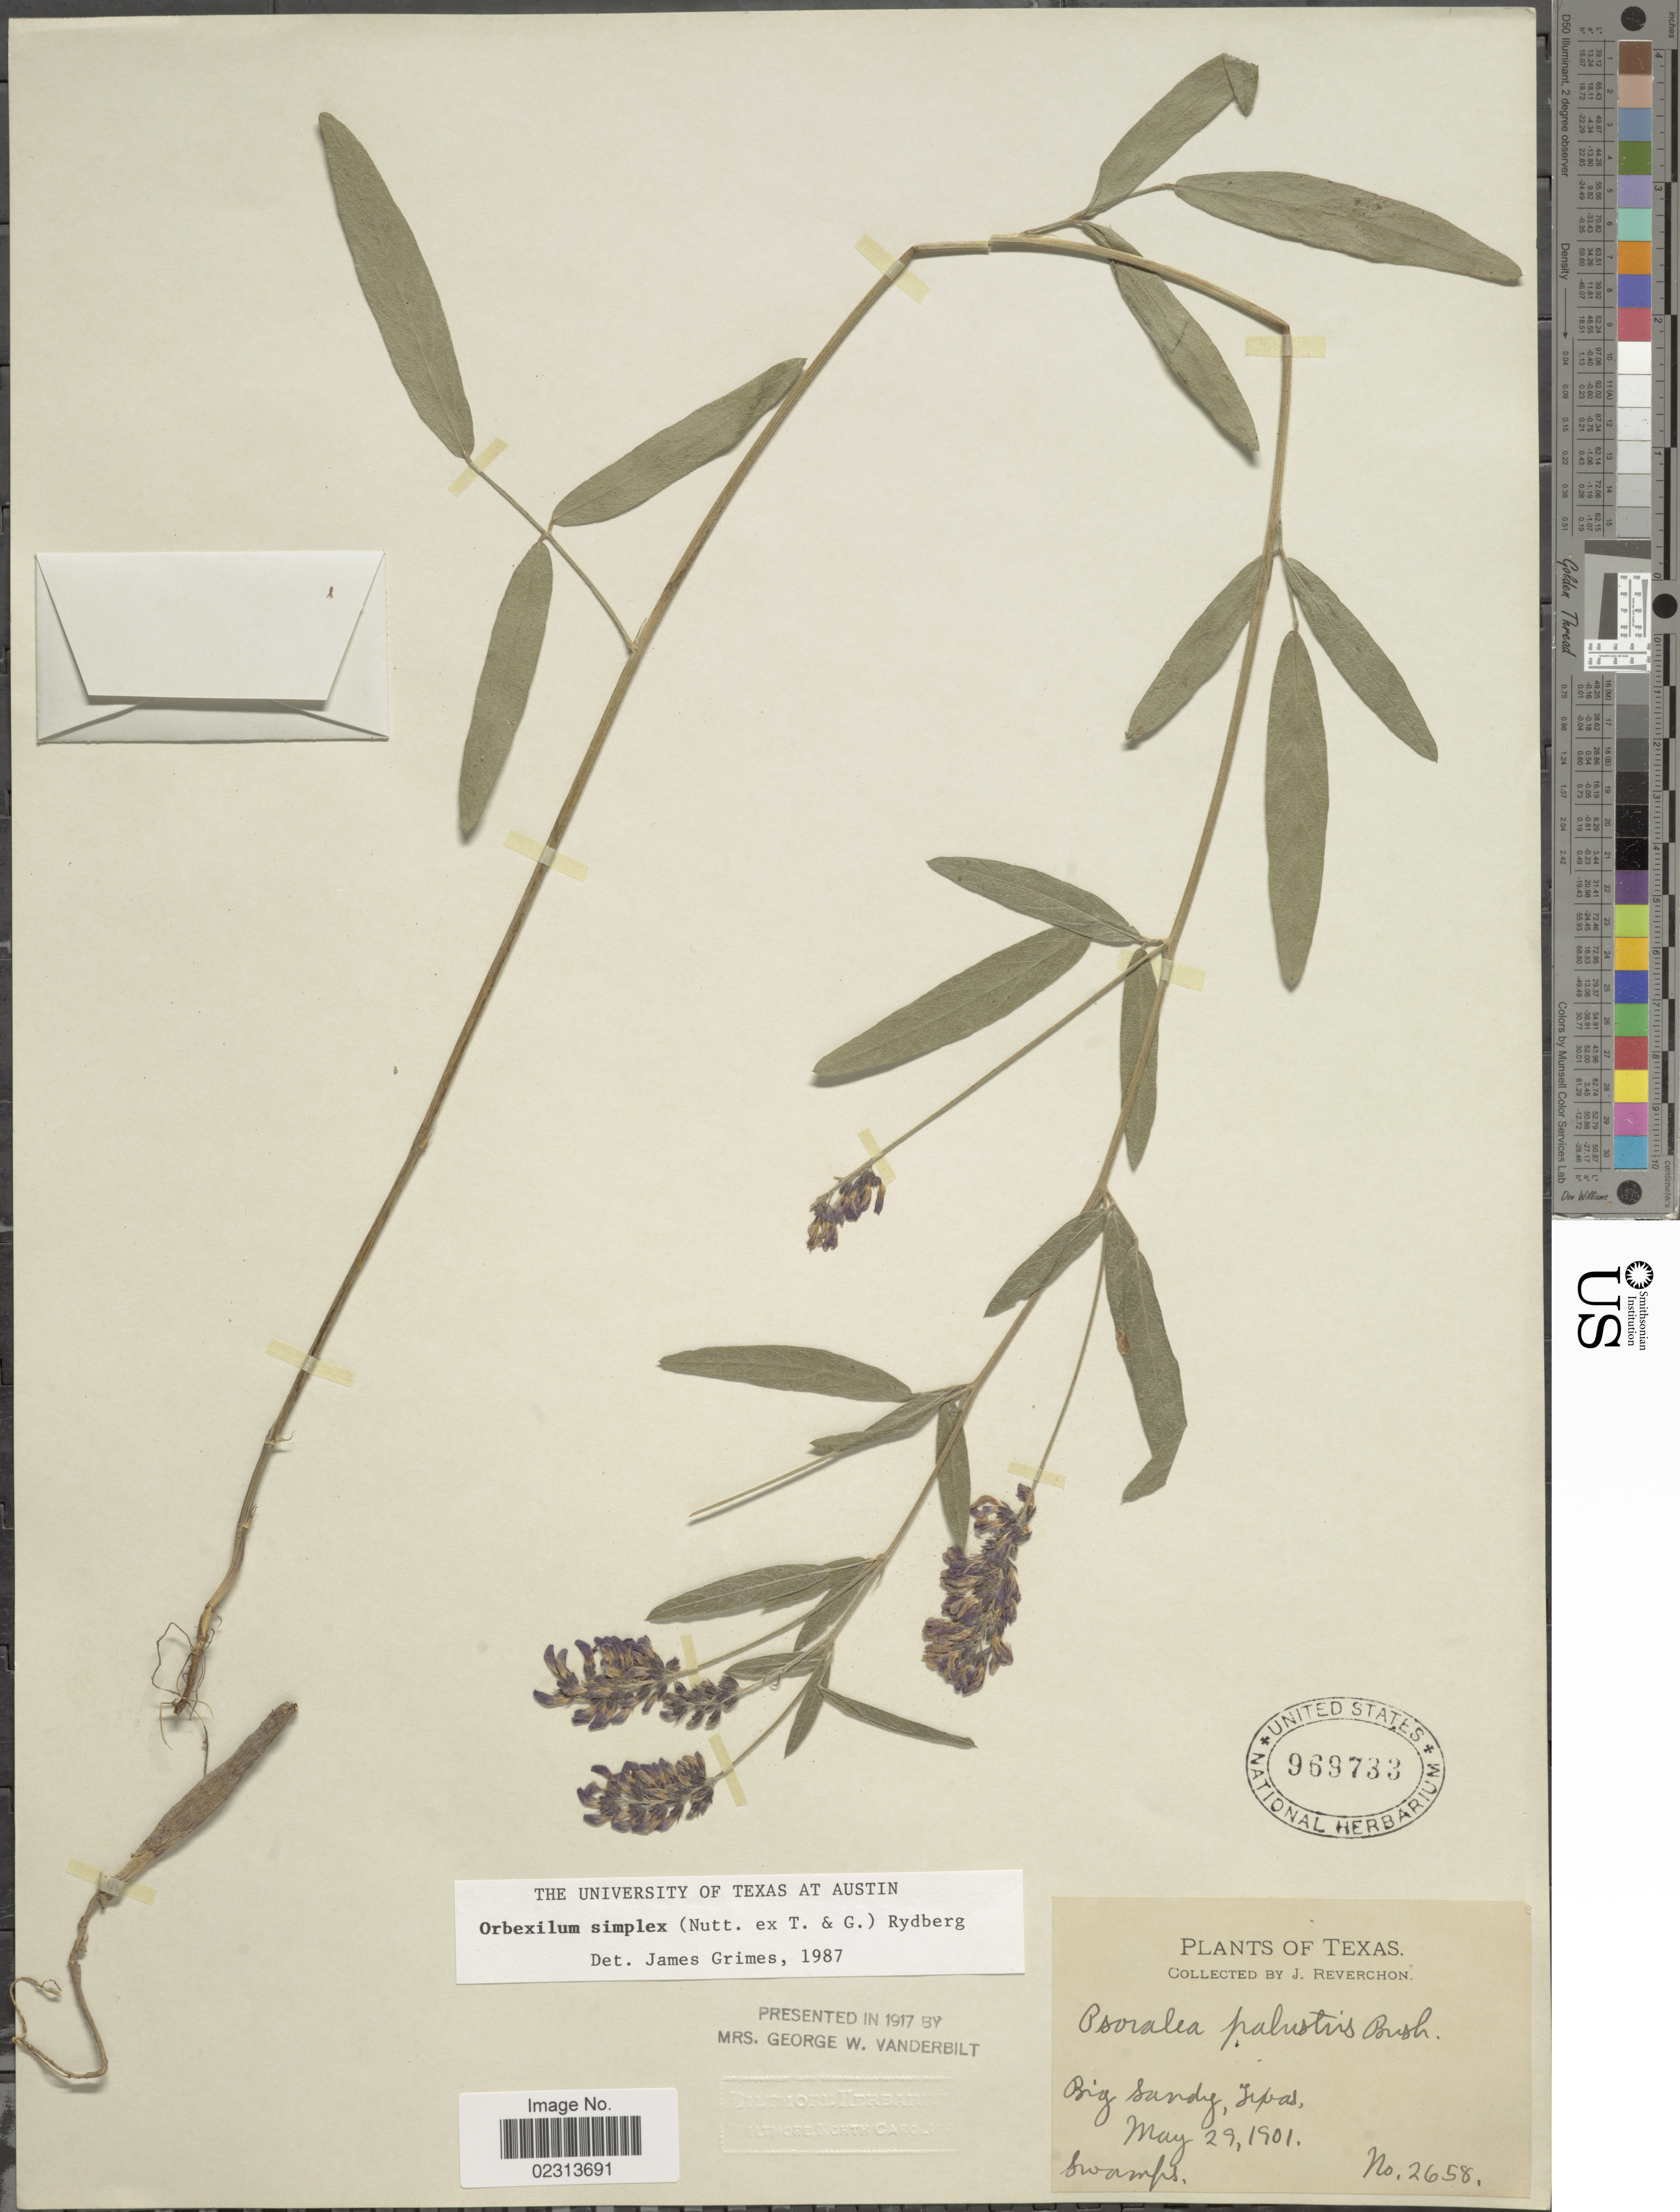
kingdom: Plantae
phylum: Tracheophyta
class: Magnoliopsida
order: Fabales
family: Fabaceae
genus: Orbexilum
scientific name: Orbexilum simplex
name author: (Nutt. ex Torr. & A. Gray) Rydb.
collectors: J. Reverchon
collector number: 2658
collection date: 1901-05-29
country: United States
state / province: Texas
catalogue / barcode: US 969733